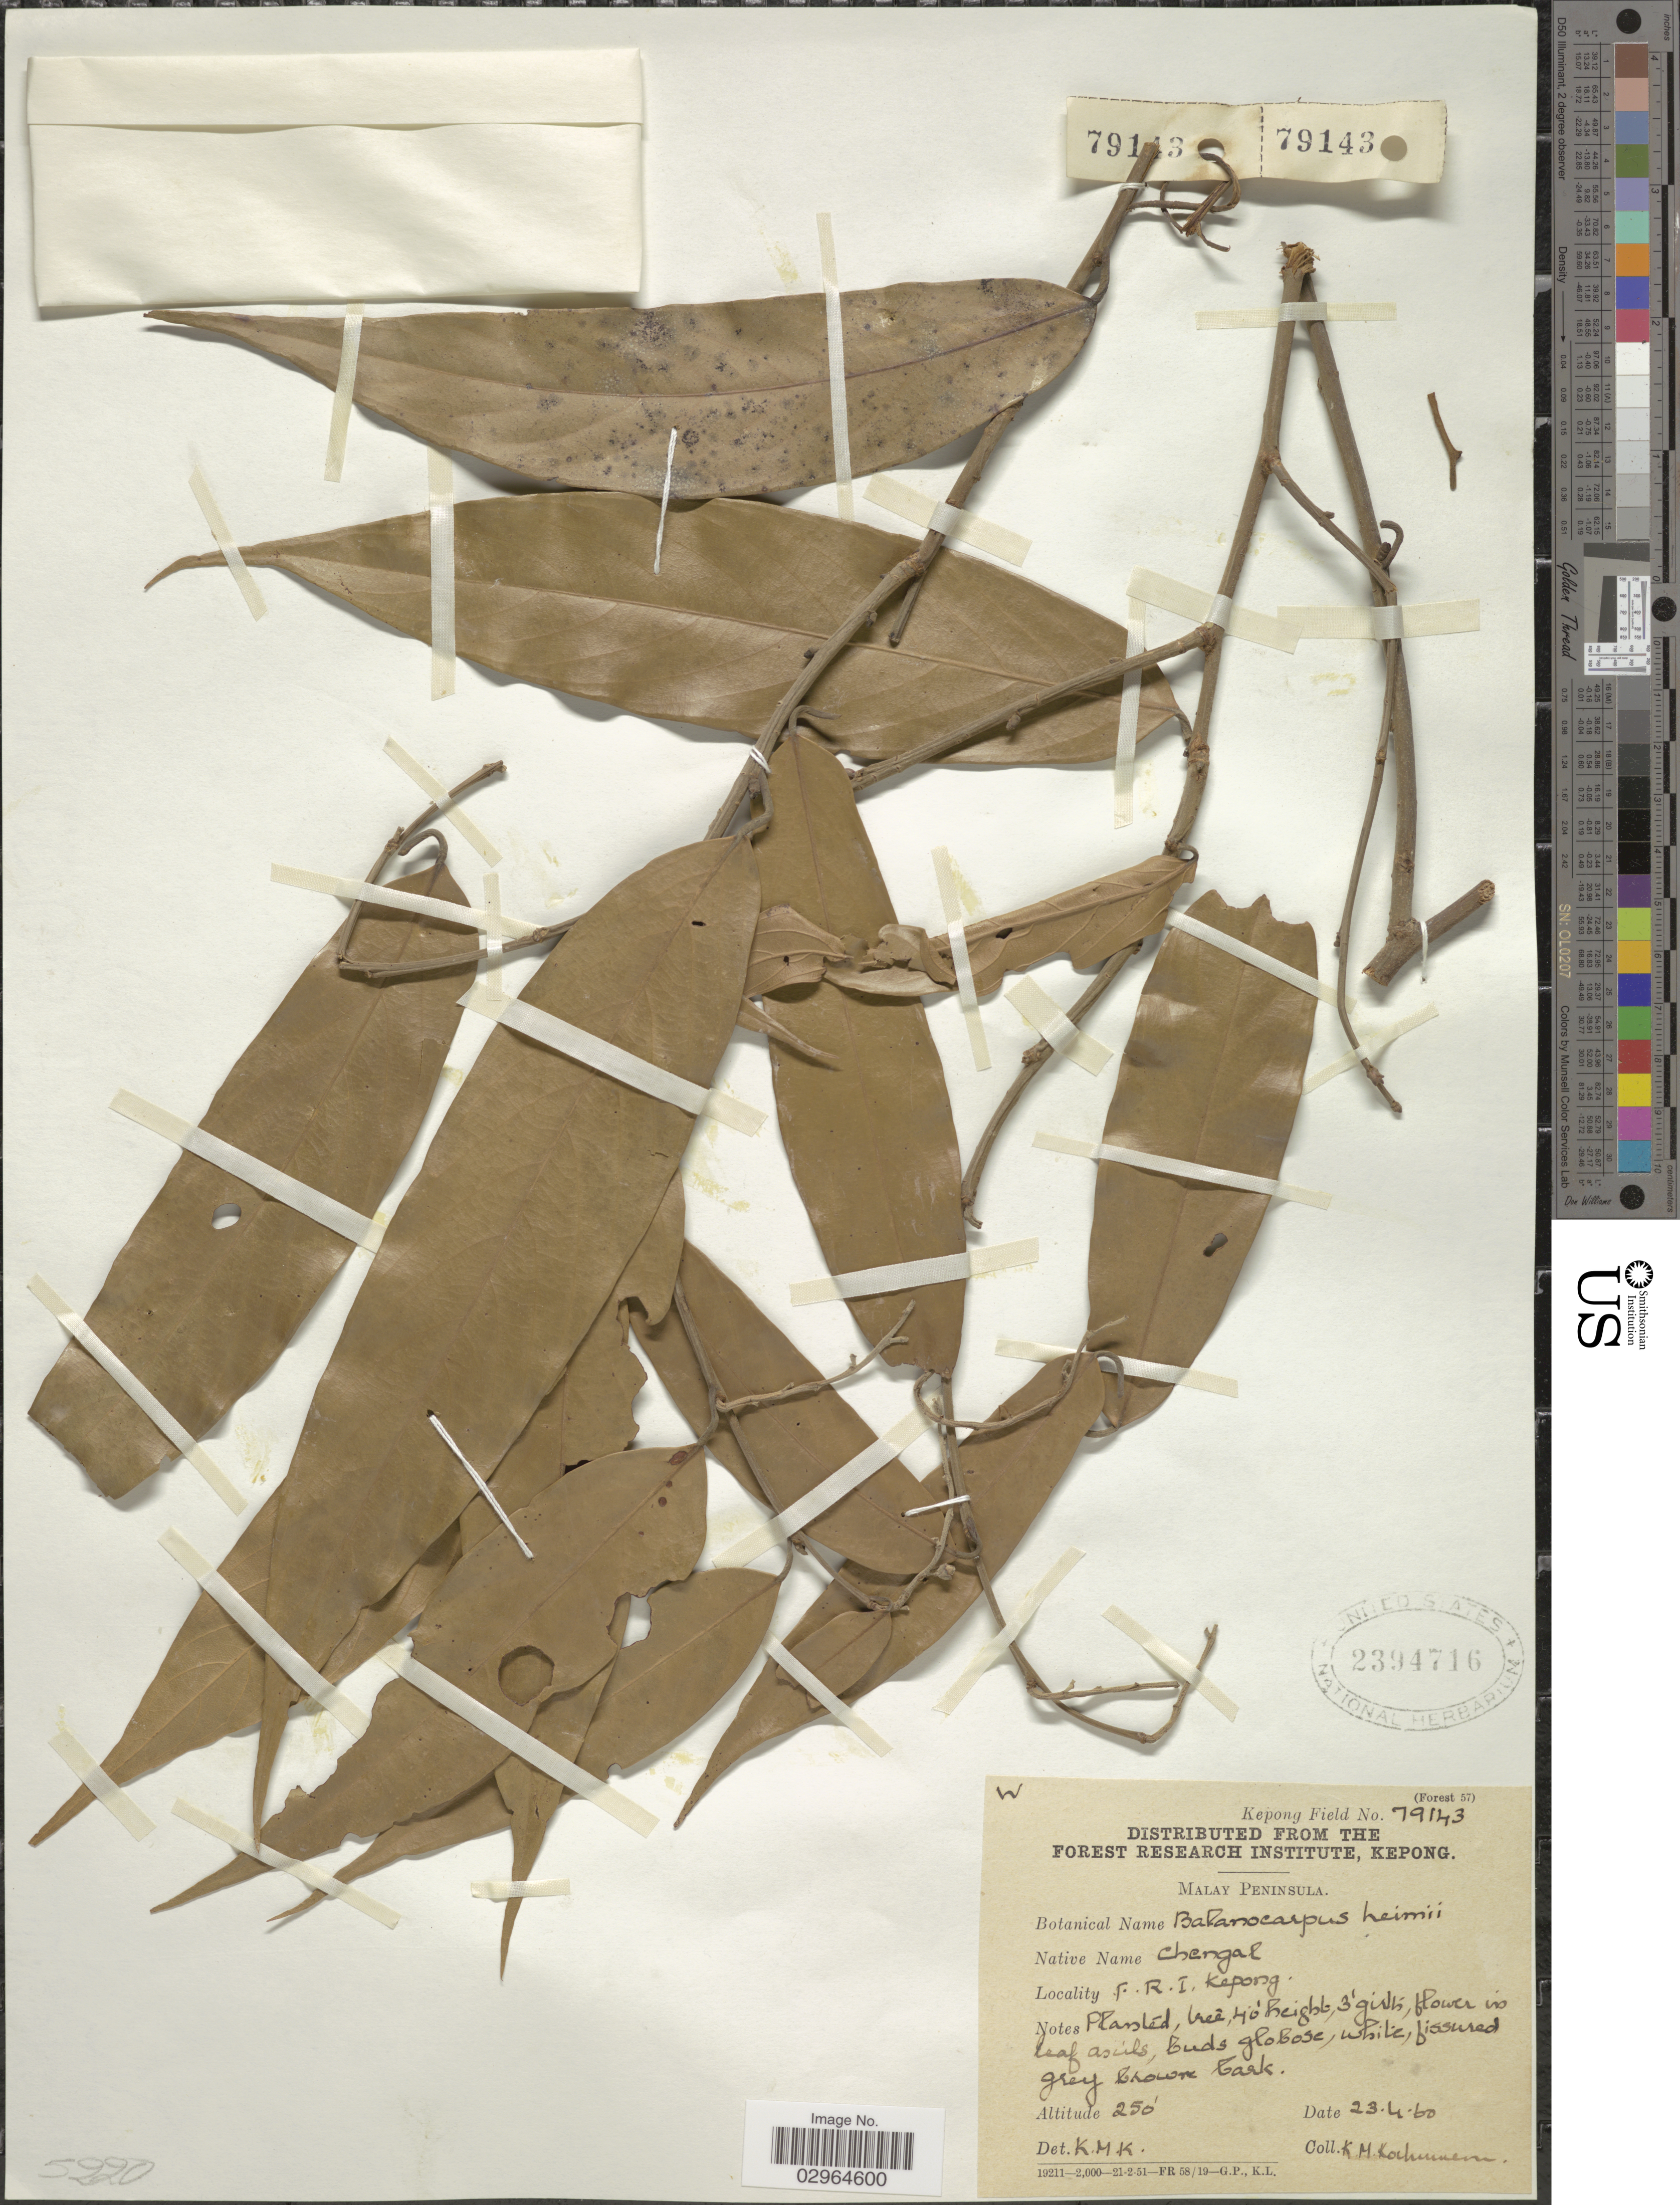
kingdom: Plantae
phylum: Tracheophyta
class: Magnoliopsida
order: Malvales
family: Dipterocarpaceae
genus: Neobalanocarpus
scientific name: Neobalanocarpus heimii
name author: (King) P.S. Ashton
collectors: K. Kochummen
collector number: Kepong Field 79143?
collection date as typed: Transcribed d/m/y: 23/4/60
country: Malaysia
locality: Malay Peninsula. F.R.I. Kepong.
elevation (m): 76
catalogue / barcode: US 2394716